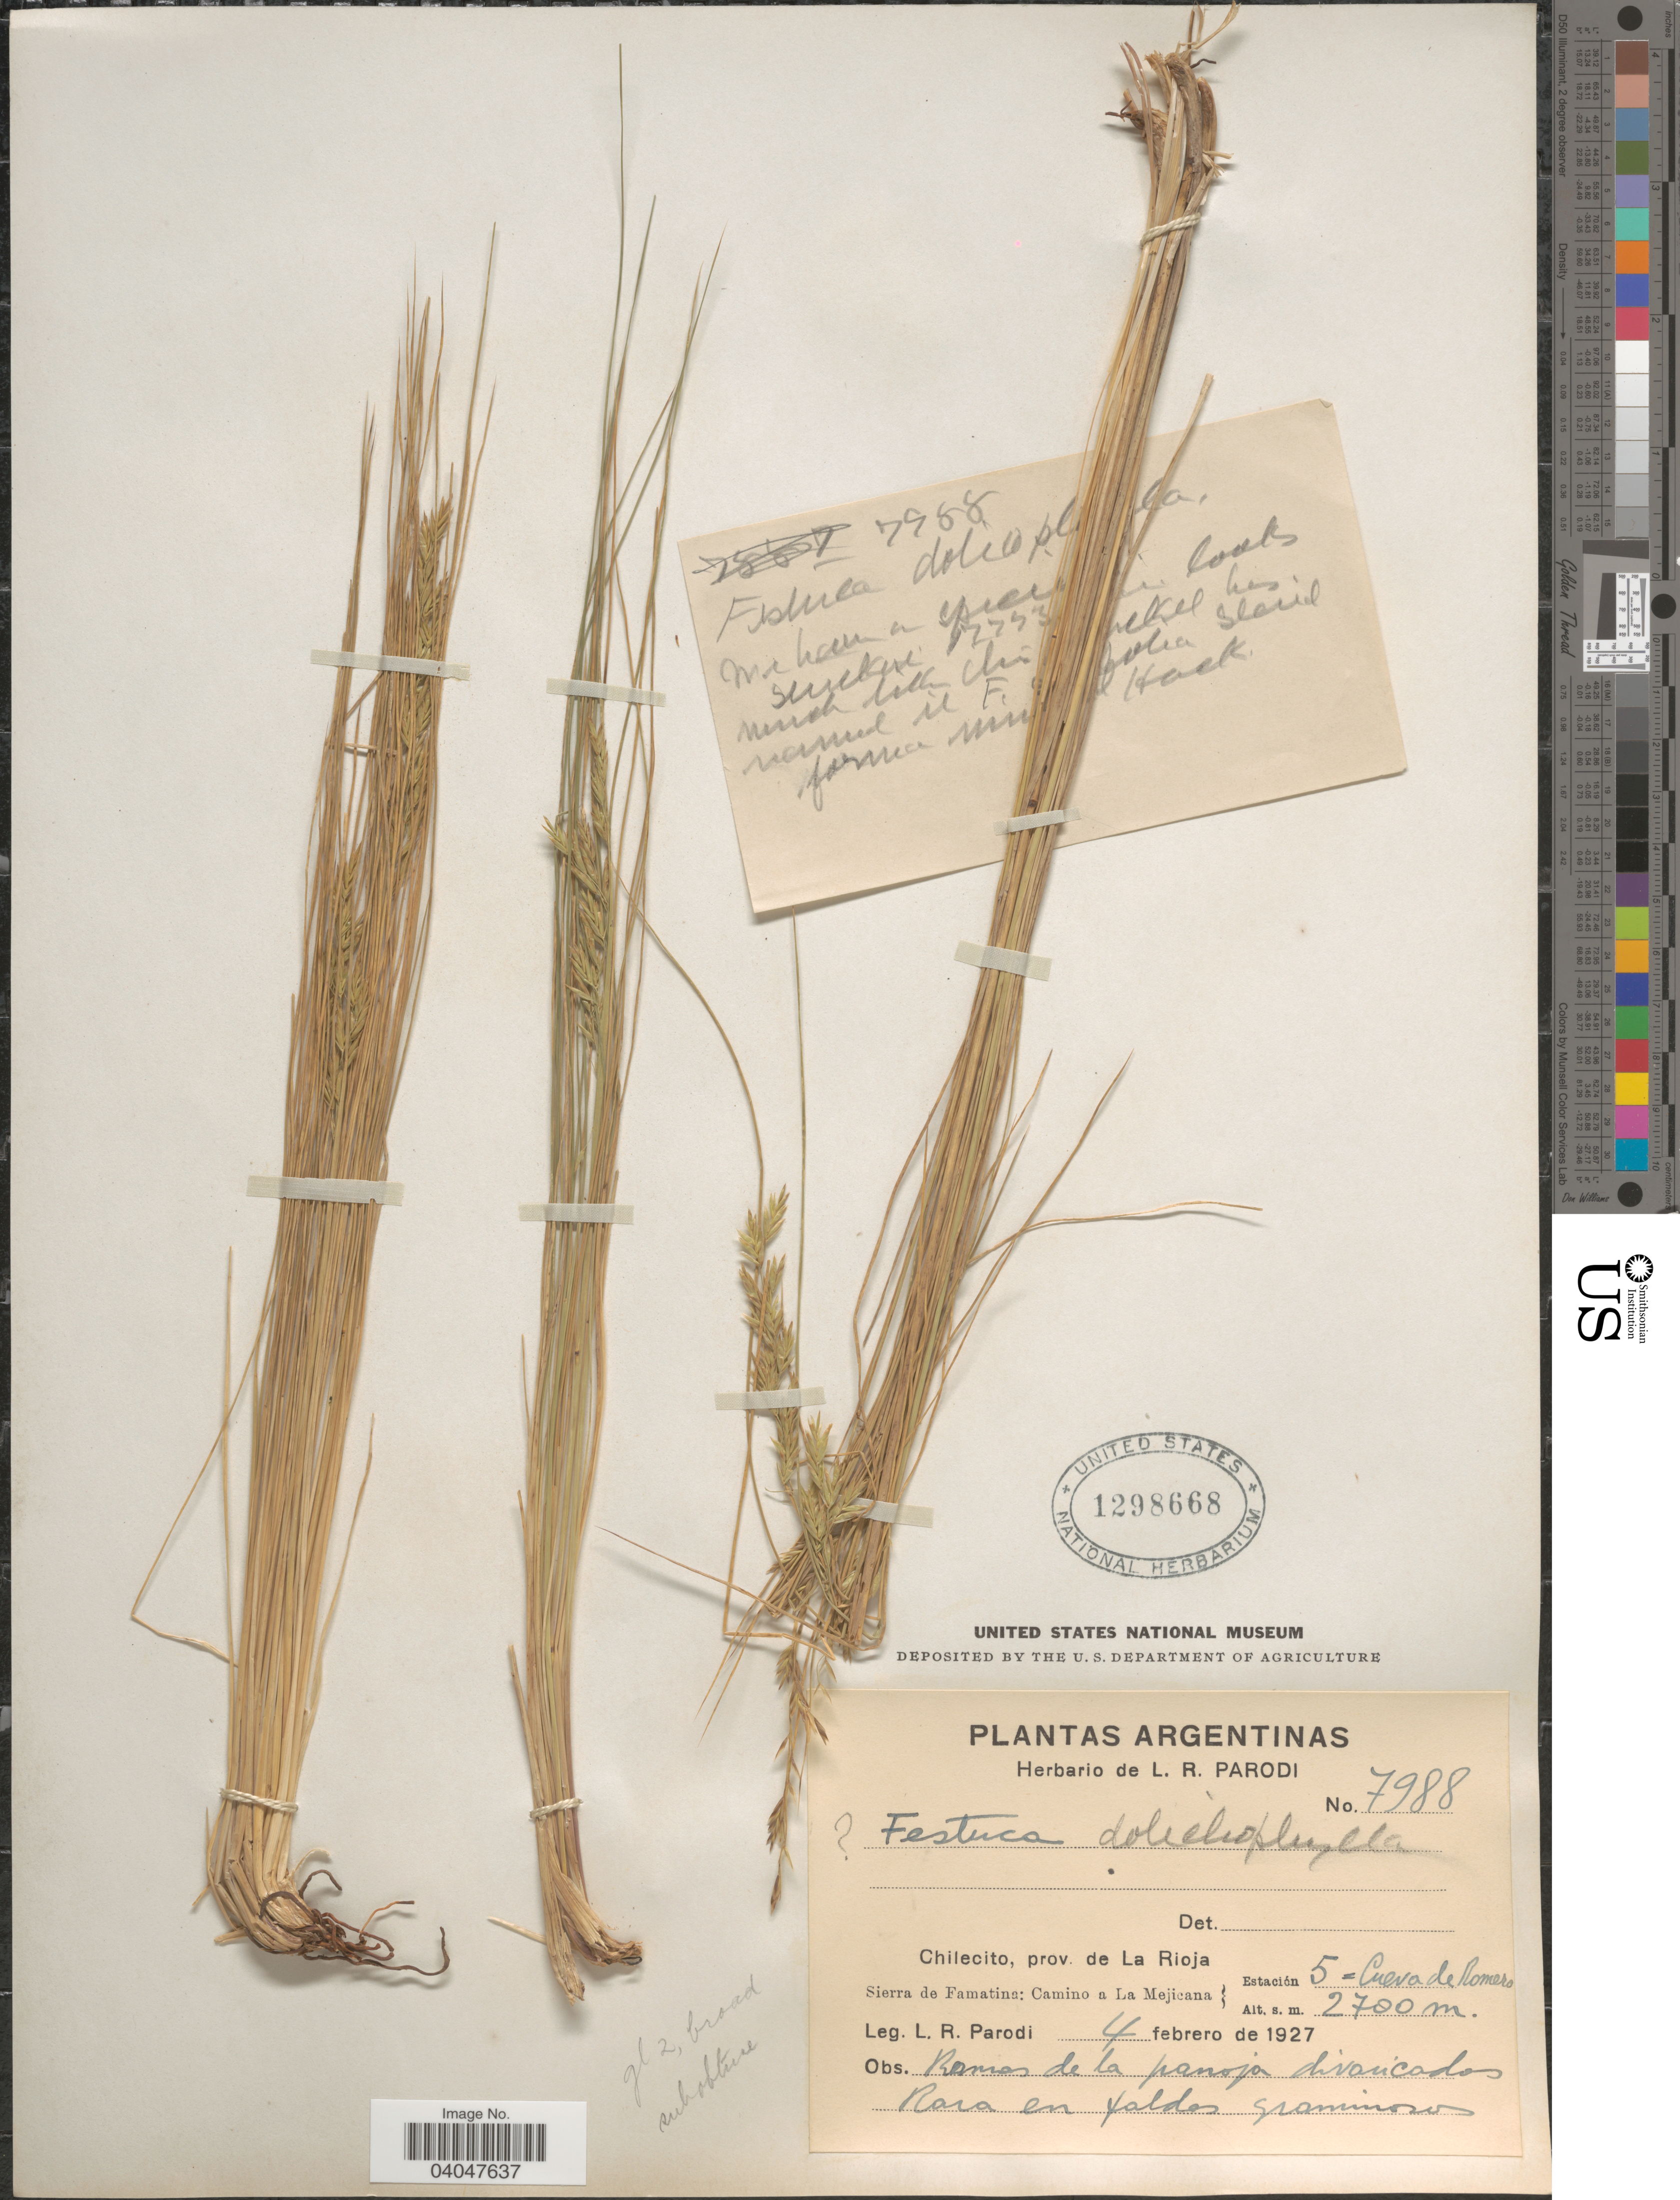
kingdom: Plantae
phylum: Tracheophyta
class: Liliopsida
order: Poales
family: Poaceae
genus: Festuca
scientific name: Festuca dolichophylla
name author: J. Presl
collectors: L. R. Parodi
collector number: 7988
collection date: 1927-02-04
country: Argentina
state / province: La Rioja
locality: Chilecito. Sierra de Famatina: Camino a La Mejicana. Estación 5=Cueva de Romero.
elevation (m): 2700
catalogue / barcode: US 1298668